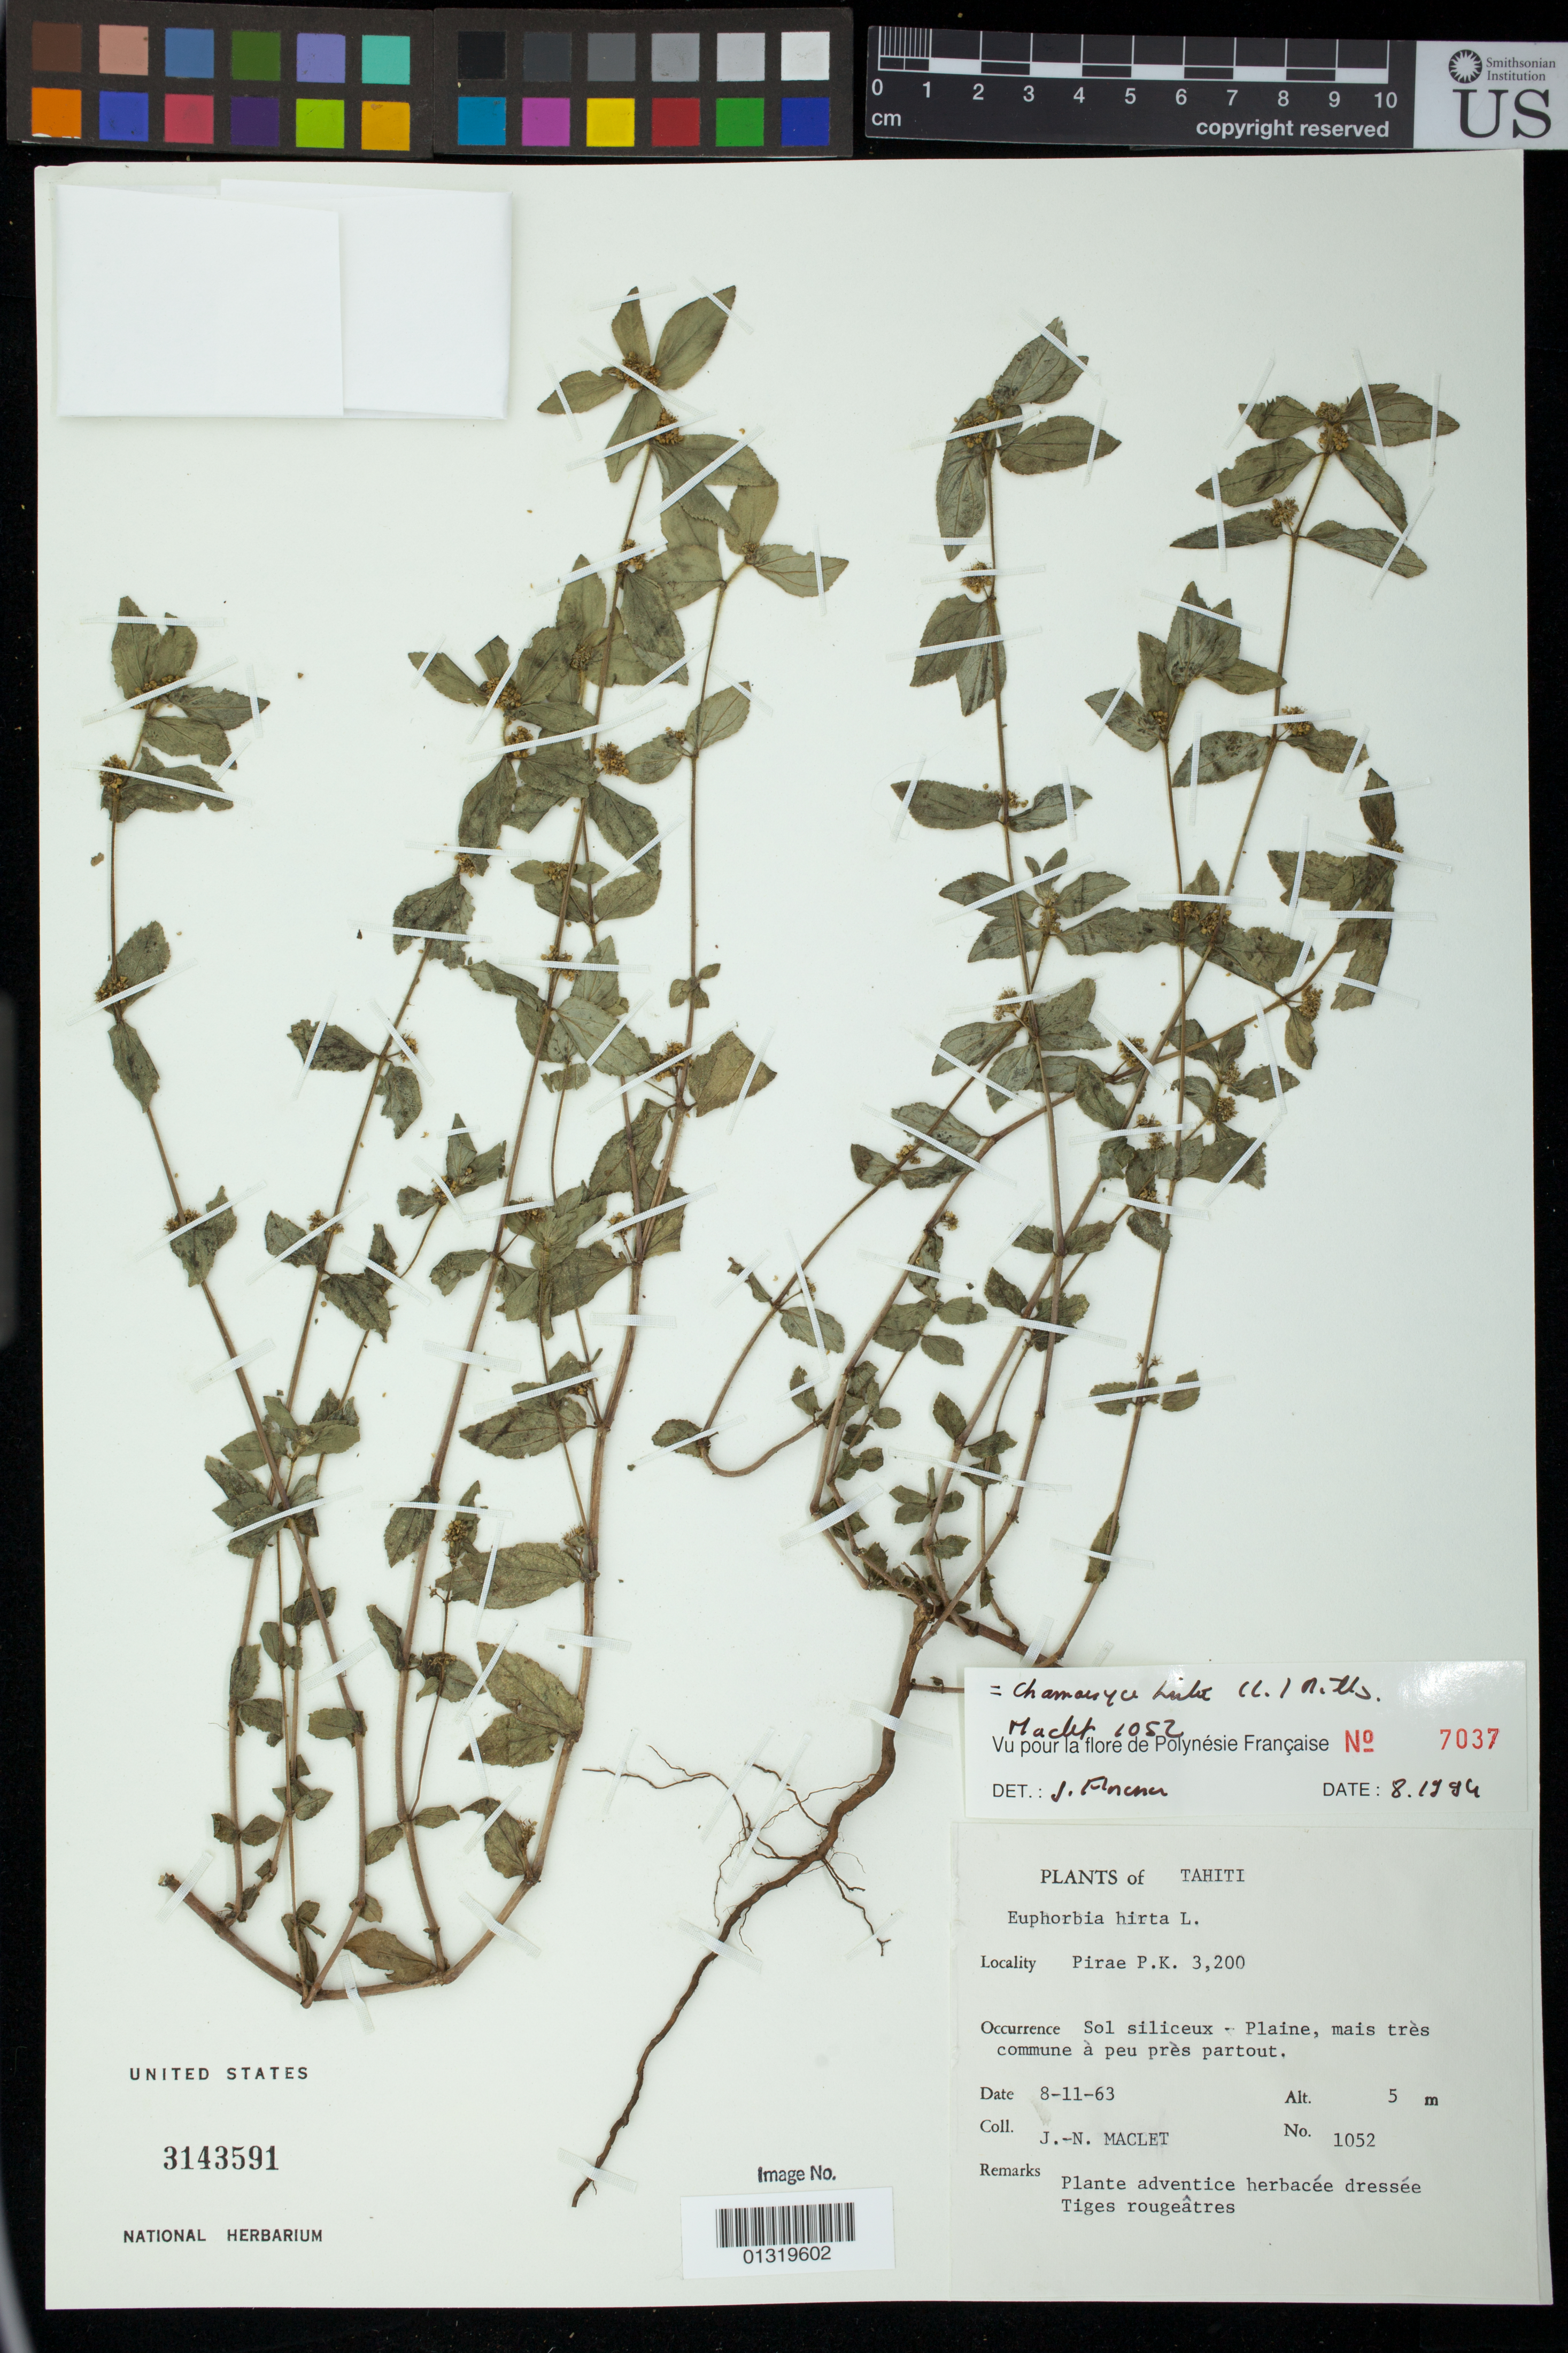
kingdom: Plantae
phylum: Tracheophyta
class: Magnoliopsida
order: Malpighiales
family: Euphorbiaceae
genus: Euphorbia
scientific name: Euphorbia hirta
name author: L.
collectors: J. Maclet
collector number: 1052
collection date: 1963-11-08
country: French Polynesia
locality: Tahiti; Pirae P.K. 3,200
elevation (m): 5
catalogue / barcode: US 3143591